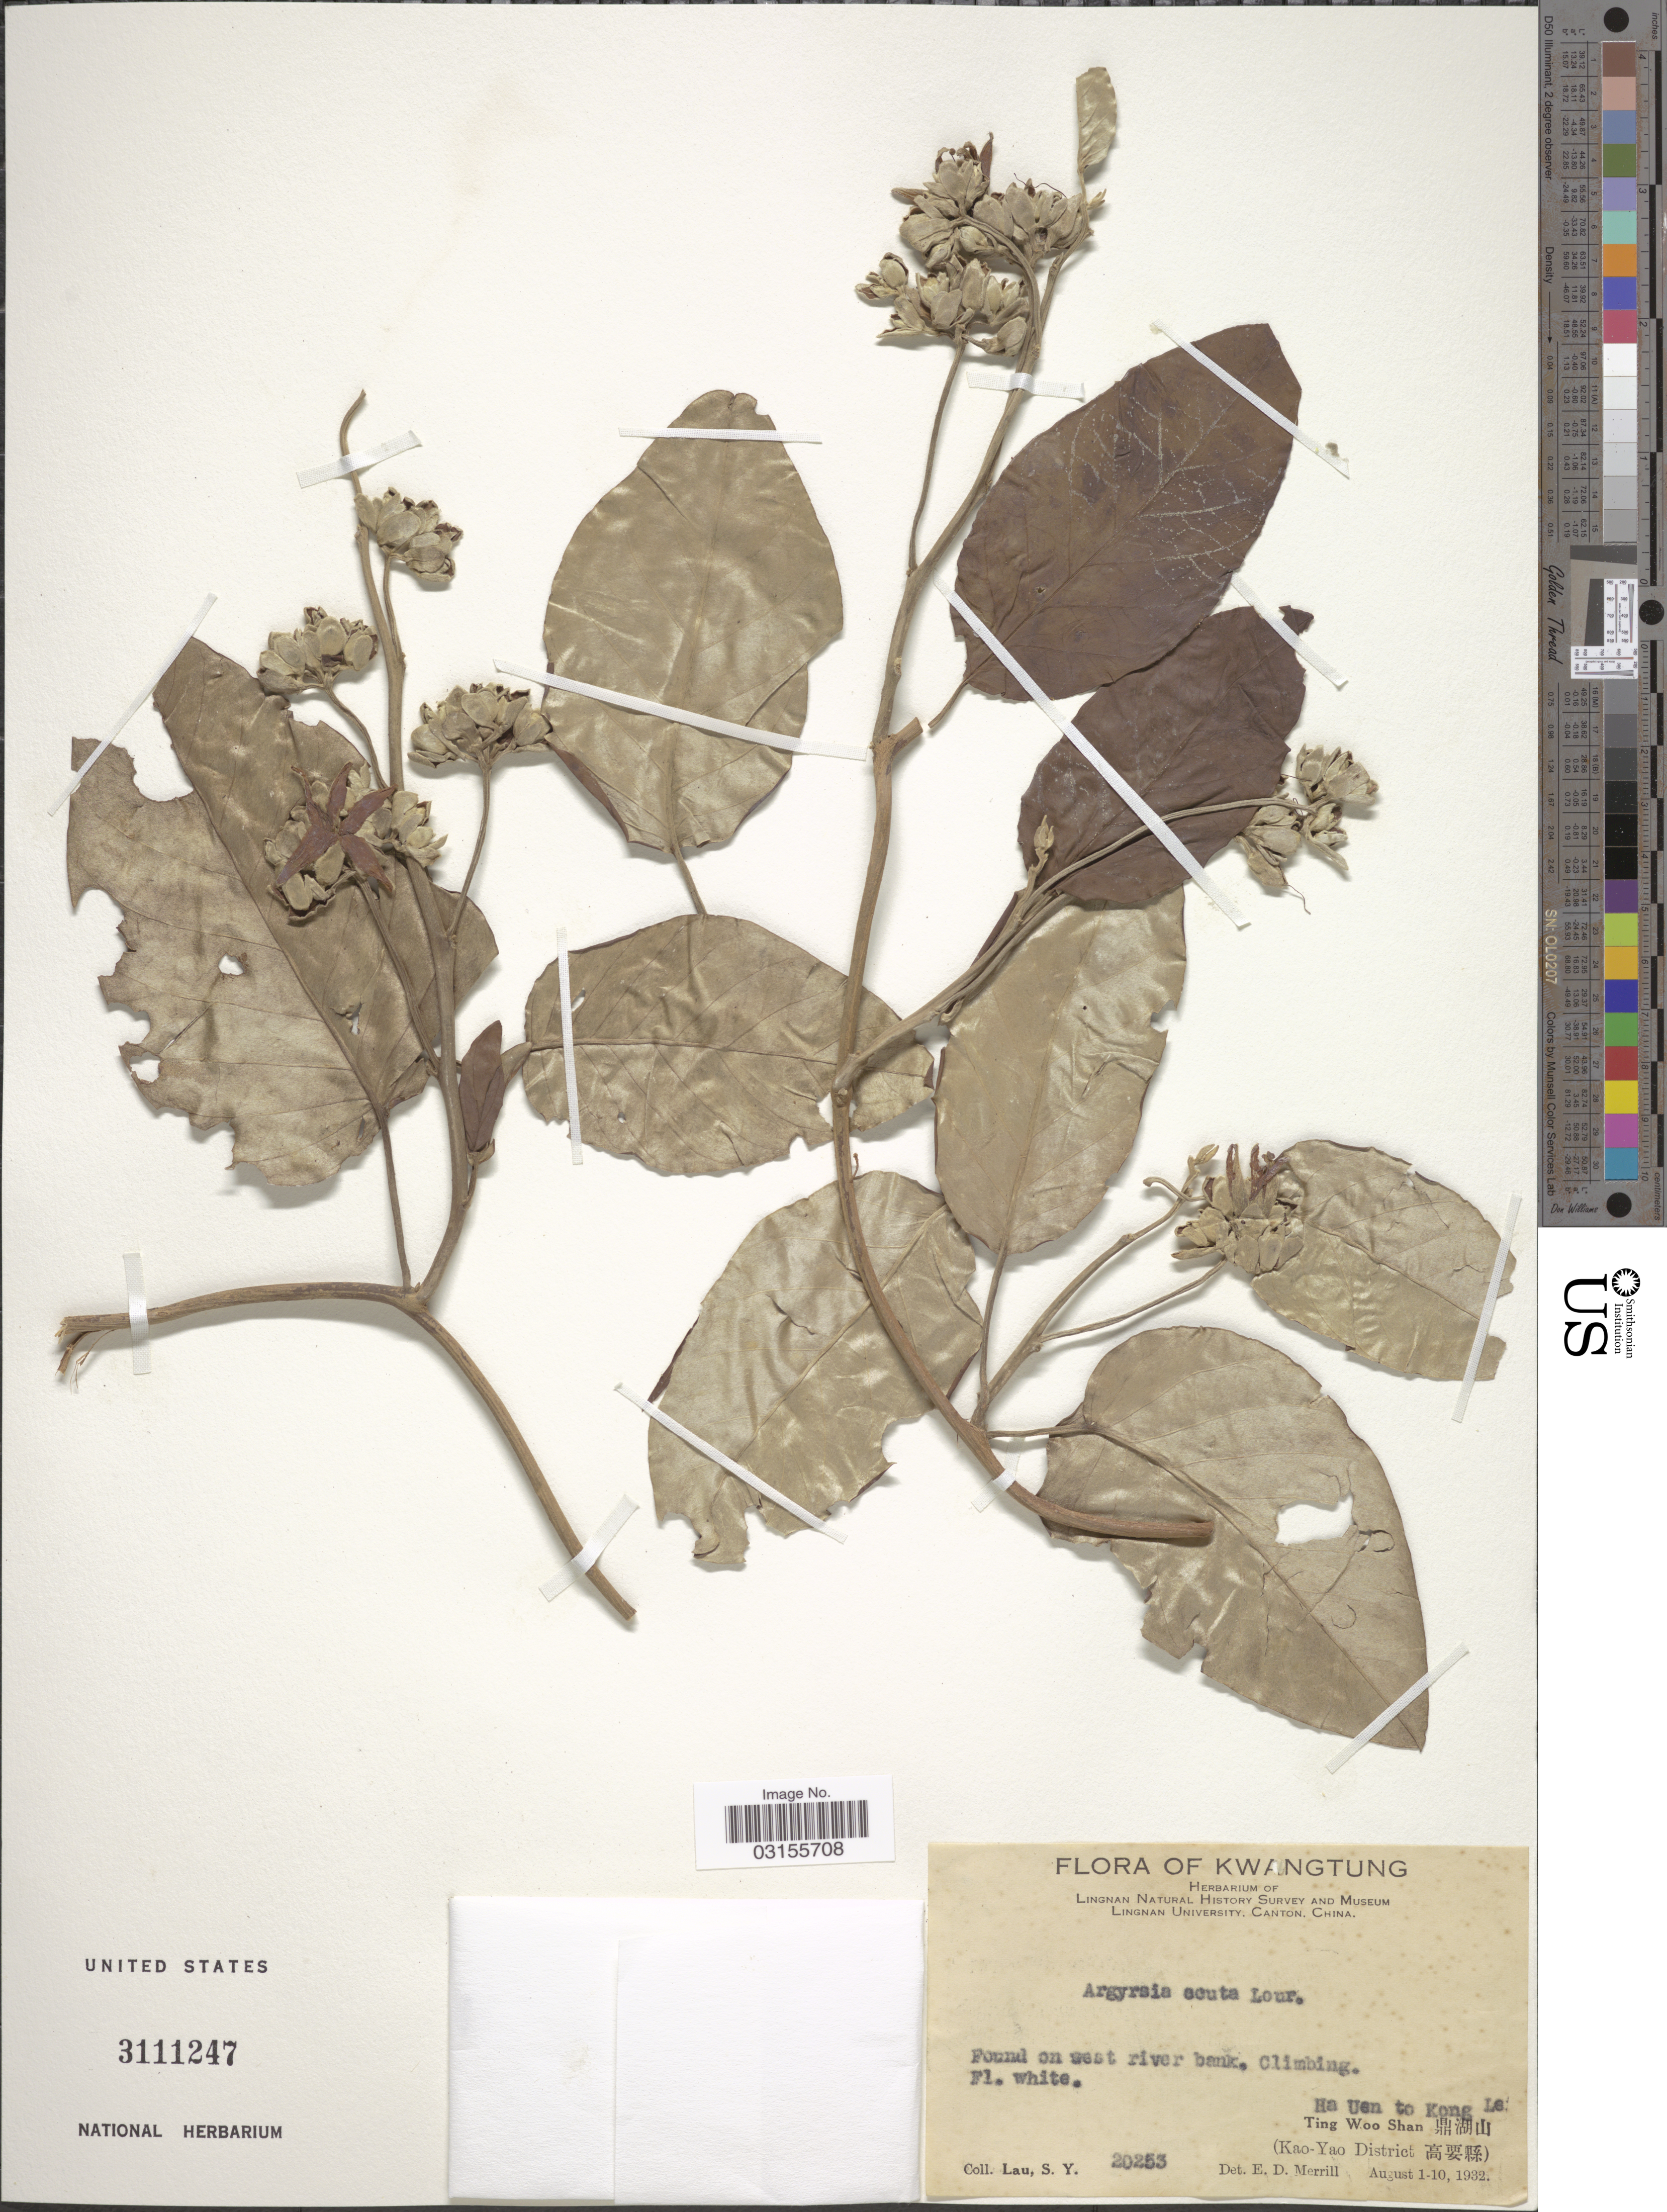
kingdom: Plantae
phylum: Tracheophyta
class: Magnoliopsida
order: Solanales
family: Convolvulaceae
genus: Argyreia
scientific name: Argyreia obtusifolia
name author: Lour.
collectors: S. Y. Lau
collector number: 20253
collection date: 1932-08-01/1932-08-10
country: China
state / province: Guangdong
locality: Kwatung,Ha Uen[interpreted] to Kong Le[interpreted], Ting Woo Shan (Kao-Yao District).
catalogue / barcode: US 3111247